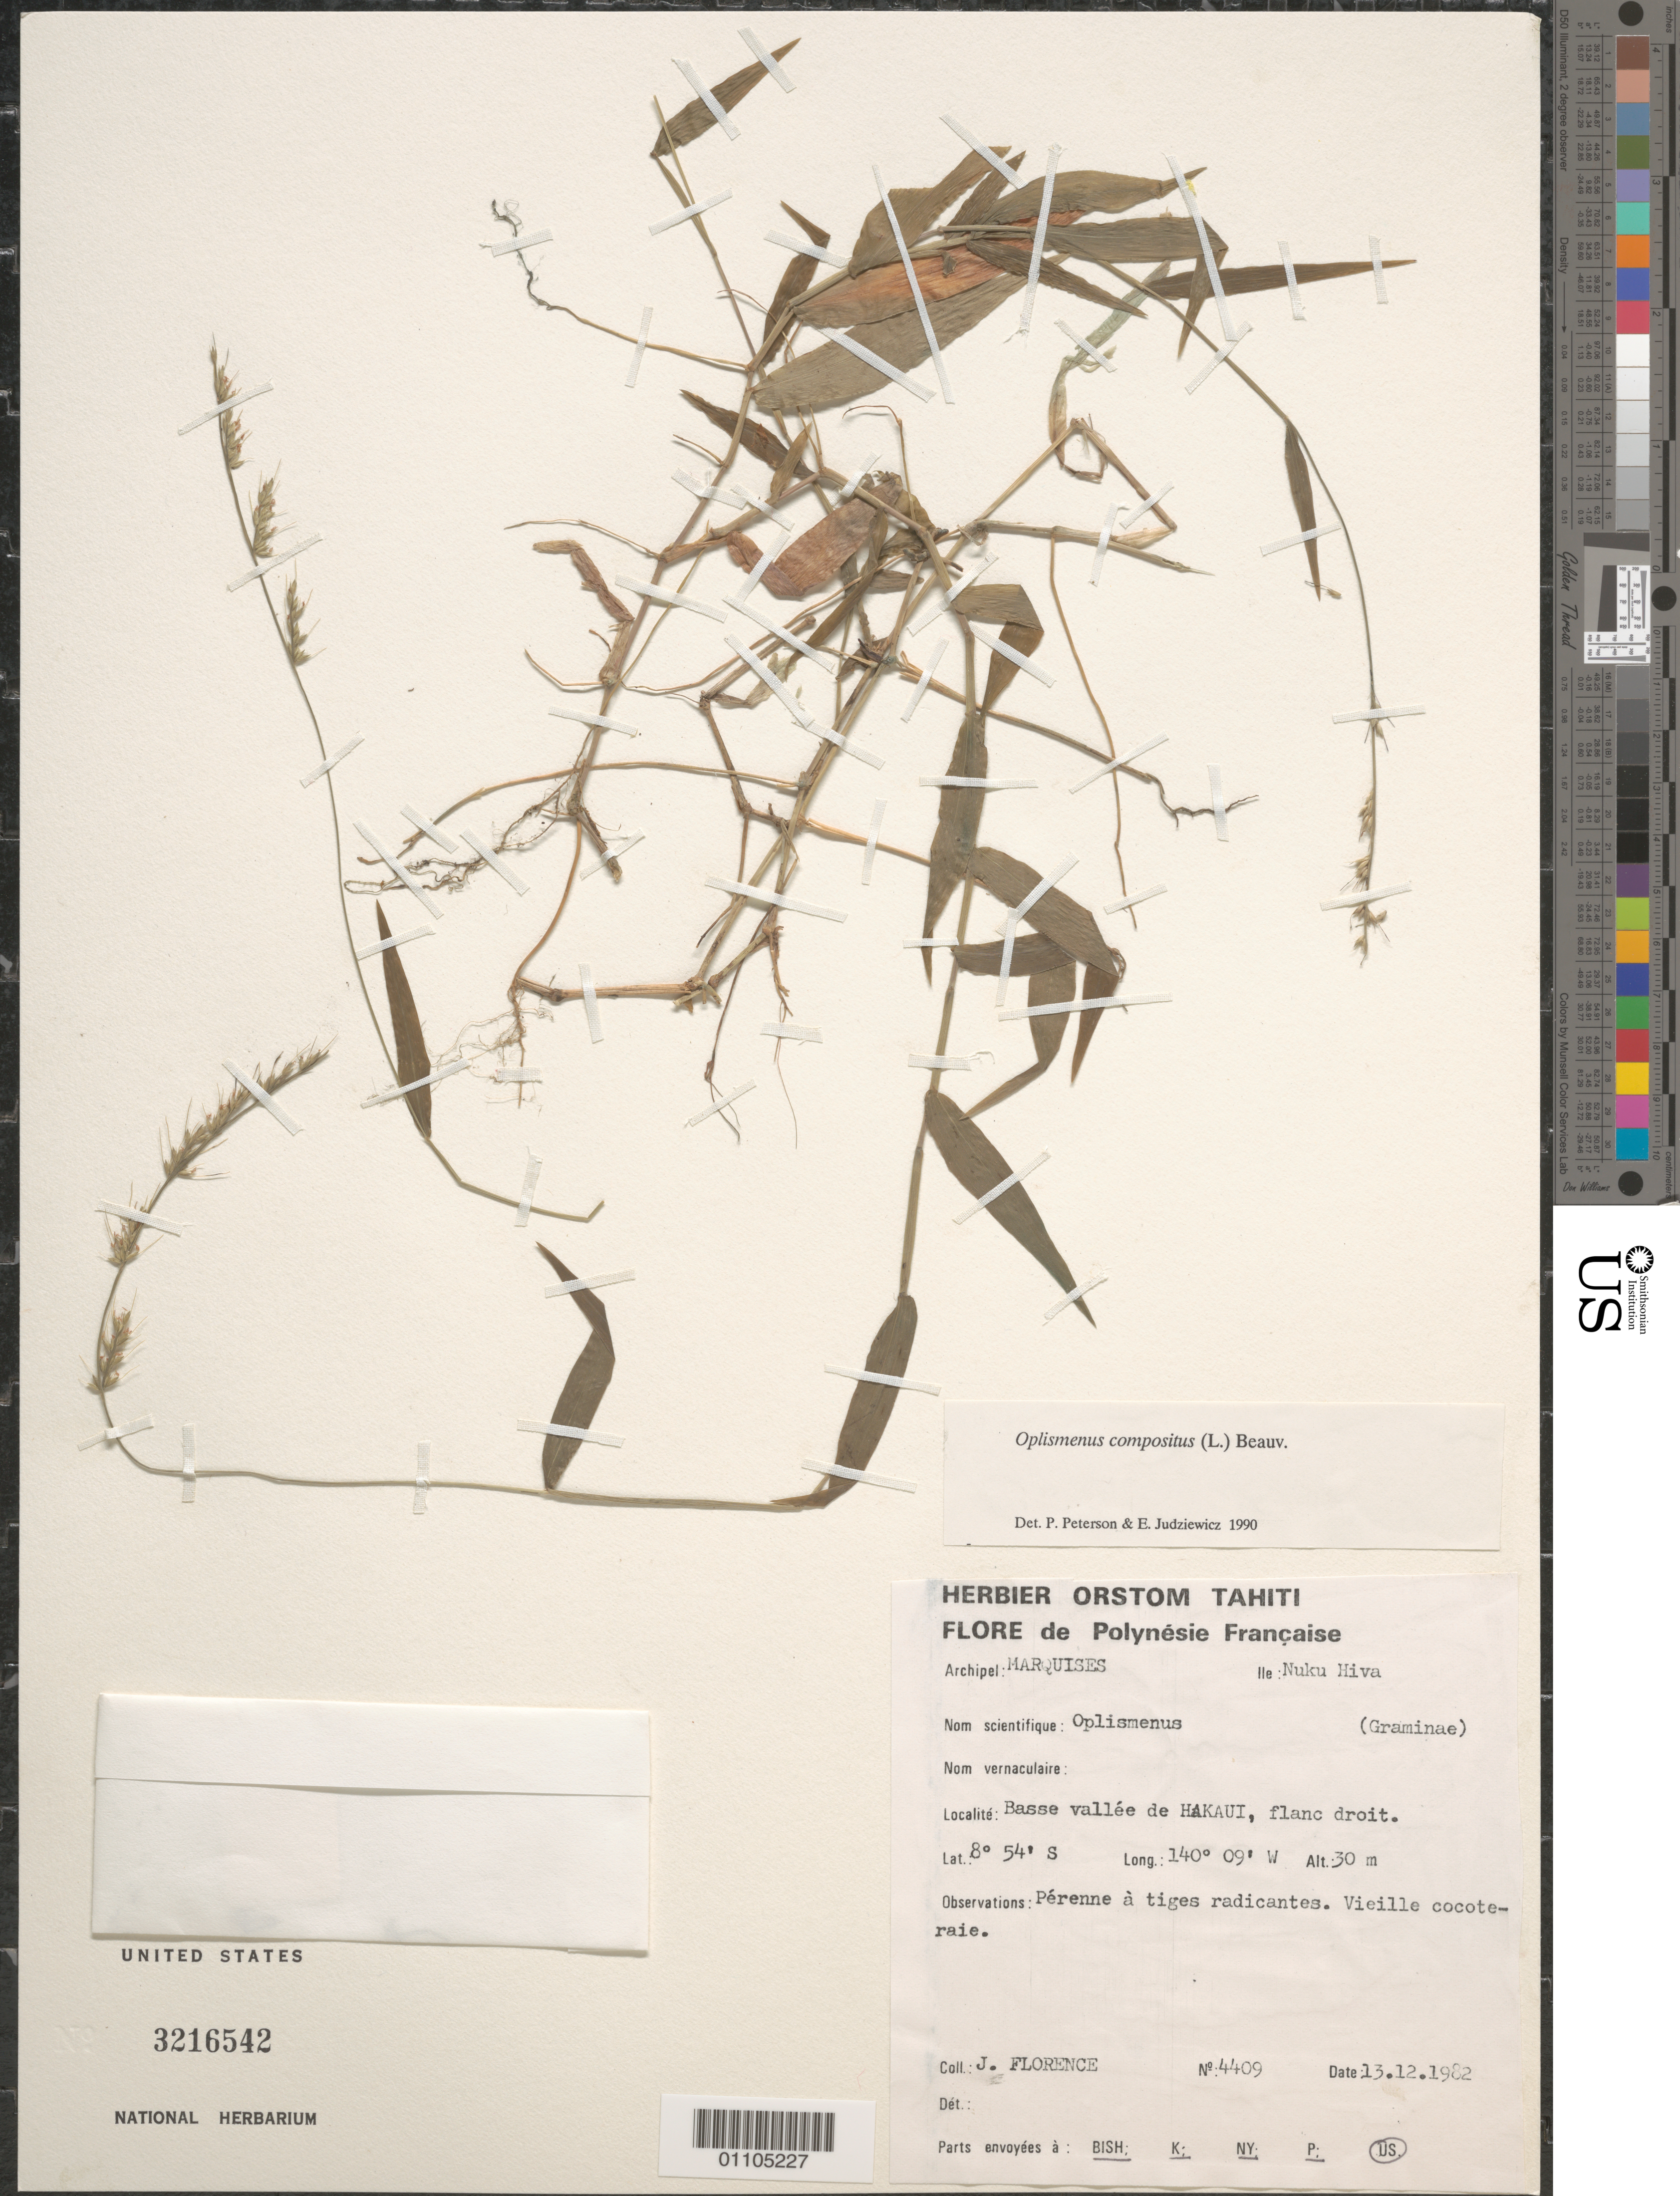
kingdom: Plantae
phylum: Tracheophyta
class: Liliopsida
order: Poales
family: Poaceae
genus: Oplismenus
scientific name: Oplismenus hirtellus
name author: (L.) P. Beauv.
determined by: Clayton, W. D.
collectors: J. Florence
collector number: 4409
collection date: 1982-12-13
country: French Polynesia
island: Nuku Hiva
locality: Basse vallée de Hakaui, flanc droit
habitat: vieille cocoteraie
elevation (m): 30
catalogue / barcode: US 3216542